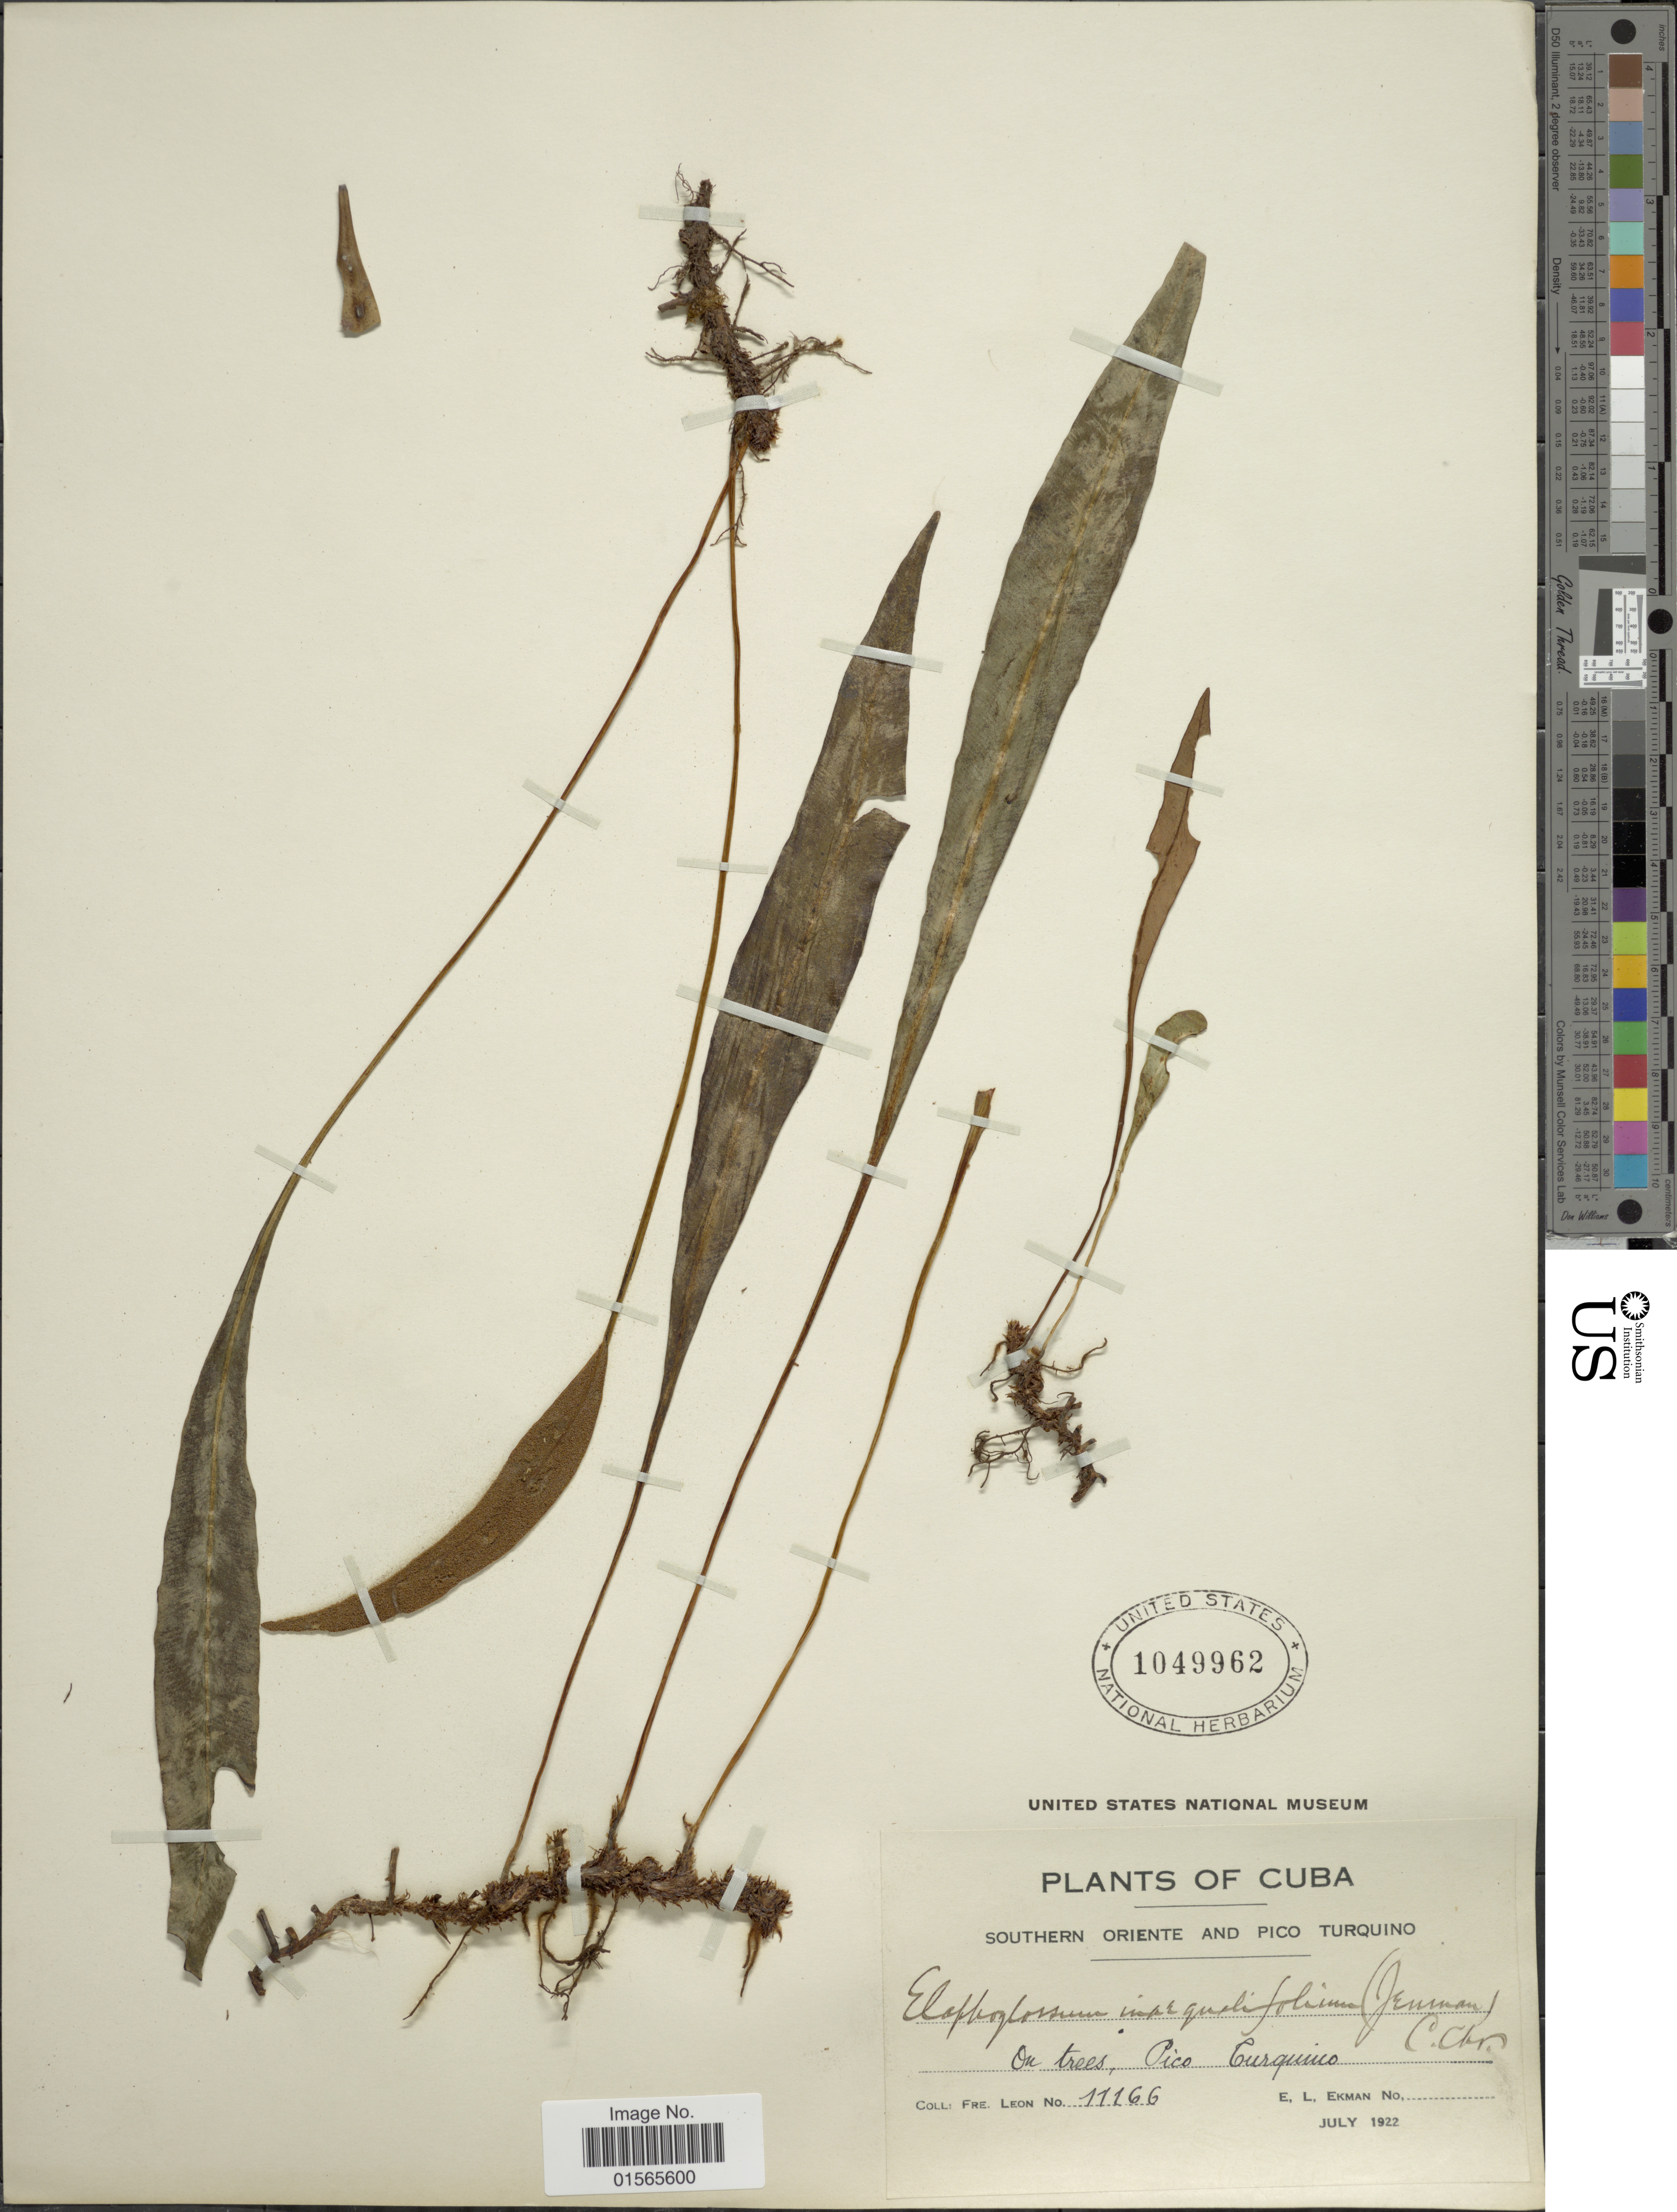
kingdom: Plantae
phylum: Tracheophyta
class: Polypodiopsida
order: Polypodiales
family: Dryopteridaceae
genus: Elaphoglossum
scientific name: Elaphoglossum inaequalifolium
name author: (Jenman) C. Chr.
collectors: Bro. León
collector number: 11166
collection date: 1922-01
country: Cuba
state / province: Oriente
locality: Southern Oriente and Pico Turquino, On trees, Pico Curquino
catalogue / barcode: US 1049962